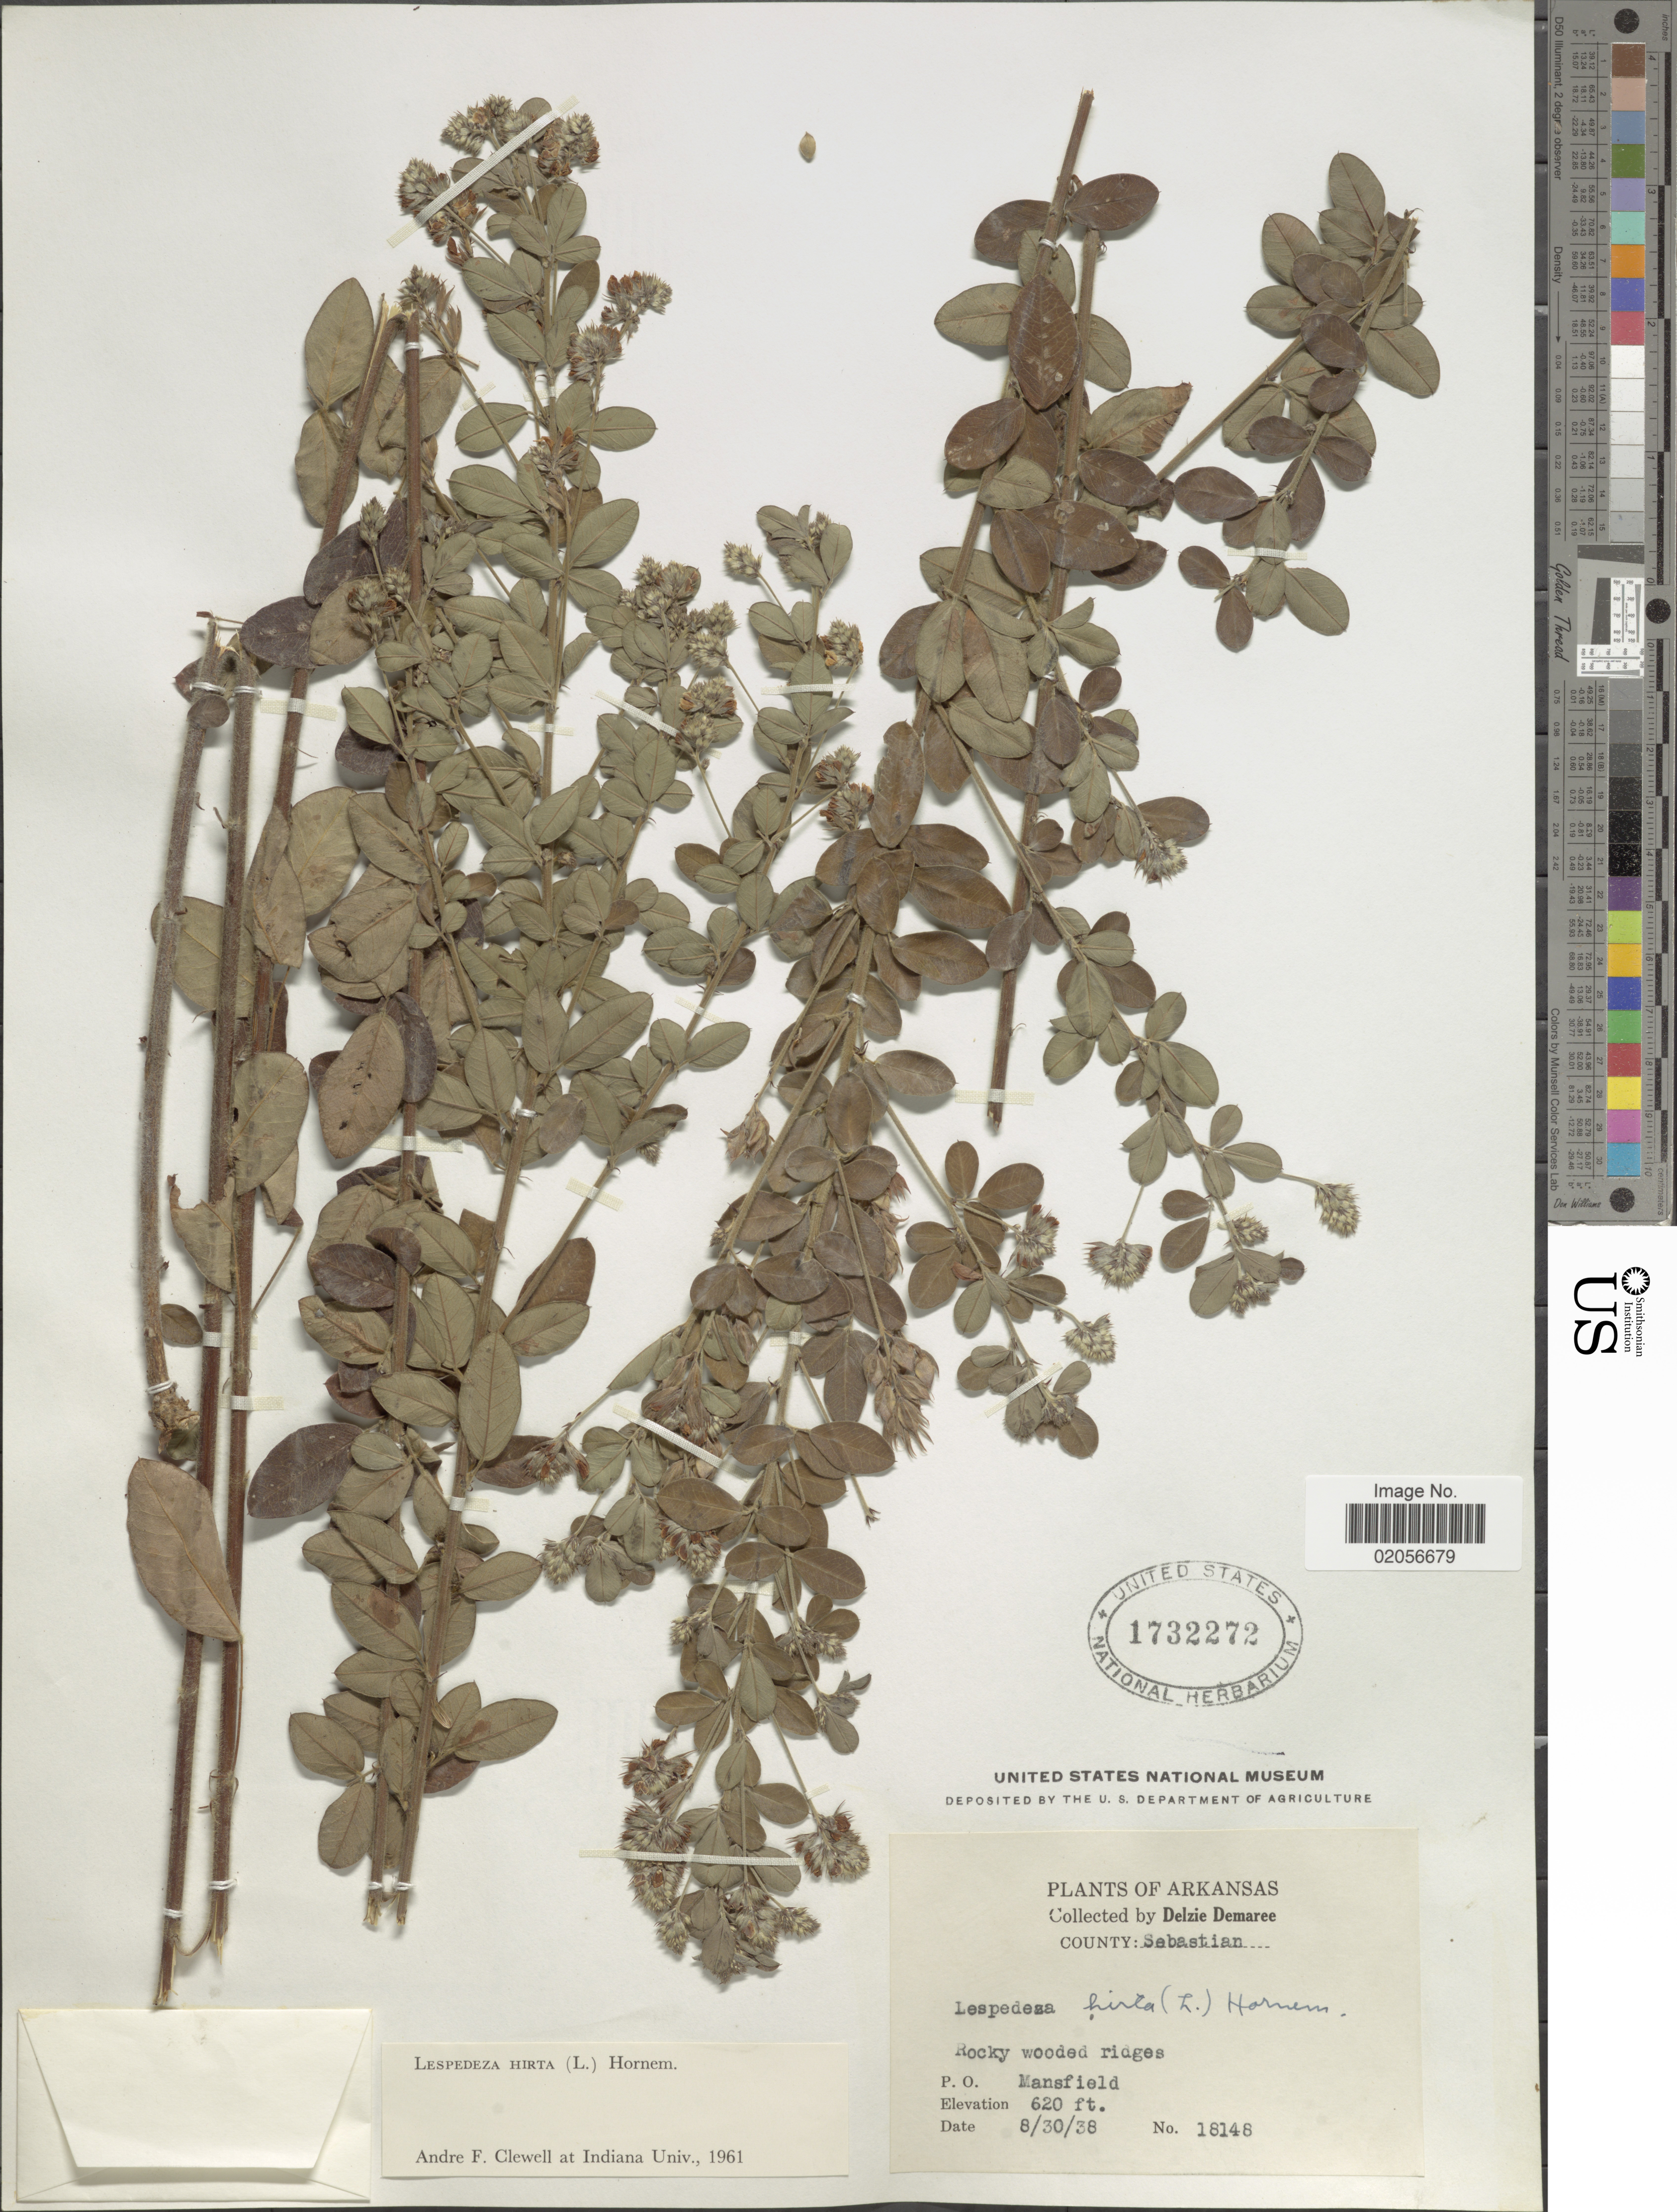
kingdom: Plantae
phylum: Tracheophyta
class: Magnoliopsida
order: Fabales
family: Fabaceae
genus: Lespedeza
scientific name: Lespedeza hirta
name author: (L.) Hornem.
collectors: D. Demaree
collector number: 18148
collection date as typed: Transcribed d/m/y: 30/8/38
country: United States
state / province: Arkansas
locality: County: Sebastian, Rocky wooded ridges, P.O. Mansfield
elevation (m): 189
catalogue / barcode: US 1732272